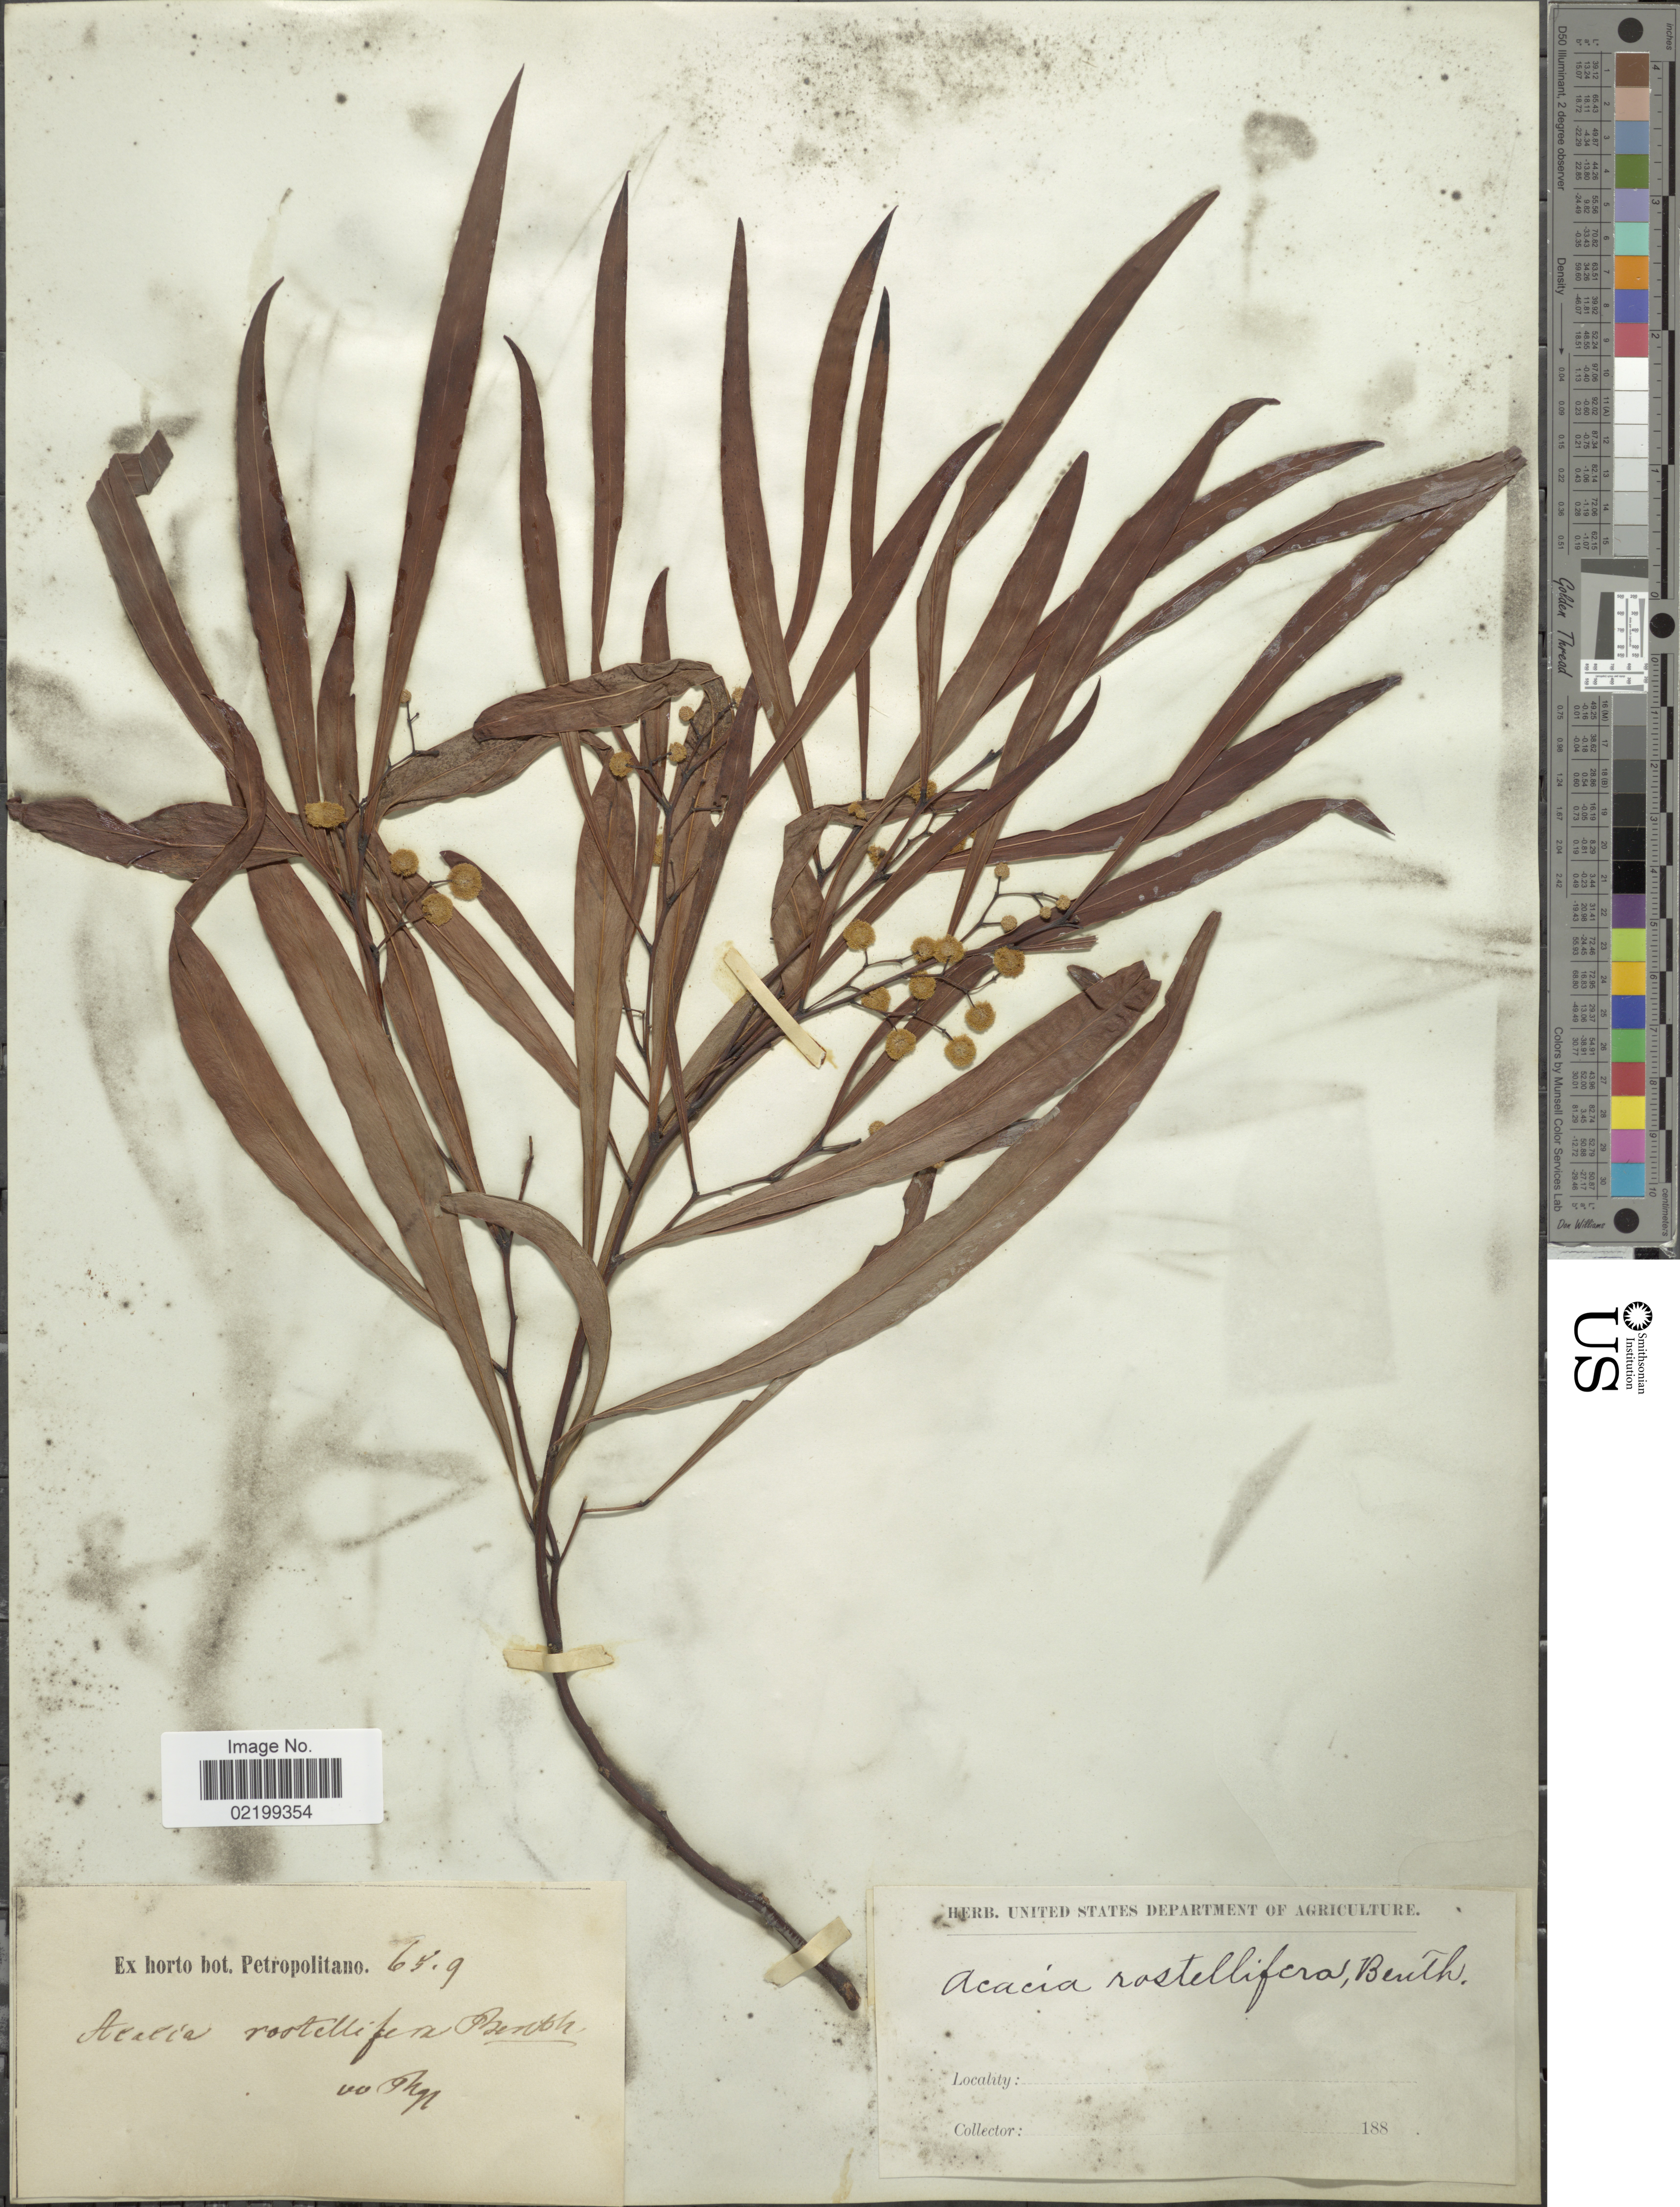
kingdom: Plantae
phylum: Tracheophyta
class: Magnoliopsida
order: Fabales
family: Fabaceae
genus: Acacia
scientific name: Acacia rostellifera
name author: Benth.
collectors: ex Horto Bot. Petropolitano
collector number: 659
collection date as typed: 188